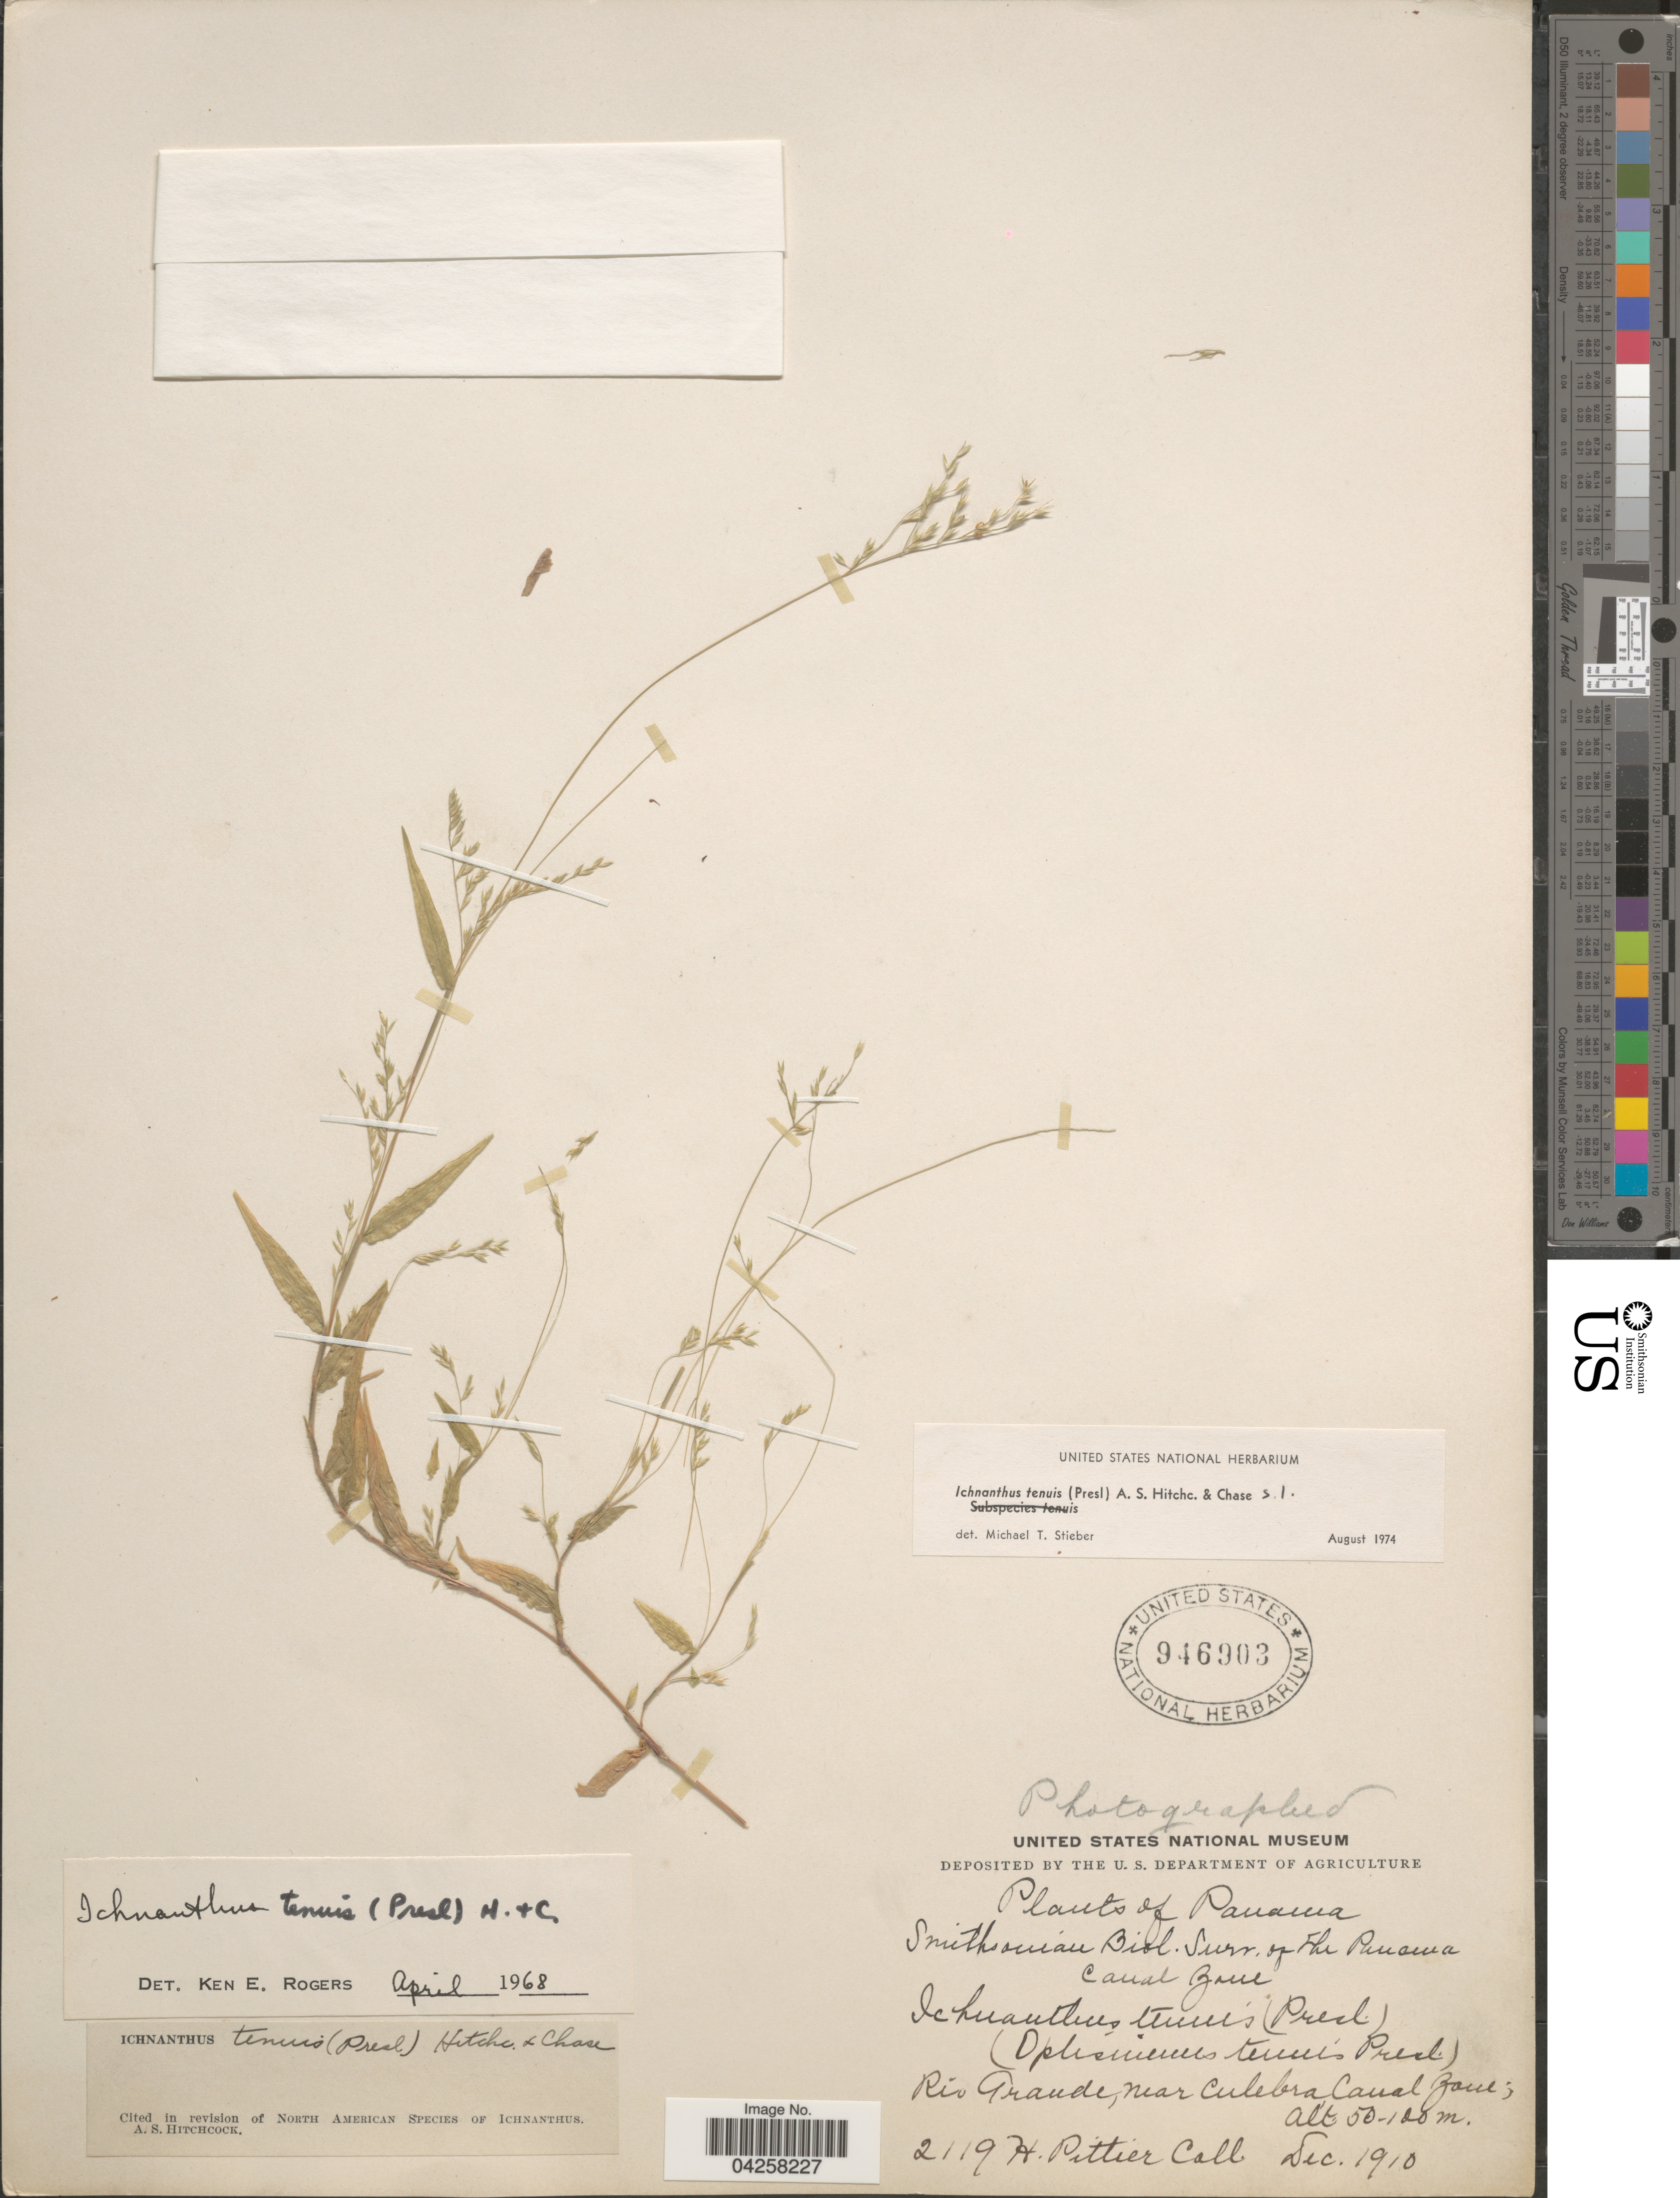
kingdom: Plantae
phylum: Tracheophyta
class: Liliopsida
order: Poales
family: Poaceae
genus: Ichnanthus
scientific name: Ichnanthus tenuis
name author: (J. Presl) Hitchc. & Chase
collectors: H. F. Pittier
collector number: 2119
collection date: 1910-12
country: Panama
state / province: Colón / Panamá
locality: Smithsonian Biol. Surv. of the Panama Canal Zone. Rio Grande, near Culebra, Canal Zone.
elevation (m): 50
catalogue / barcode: US 946903